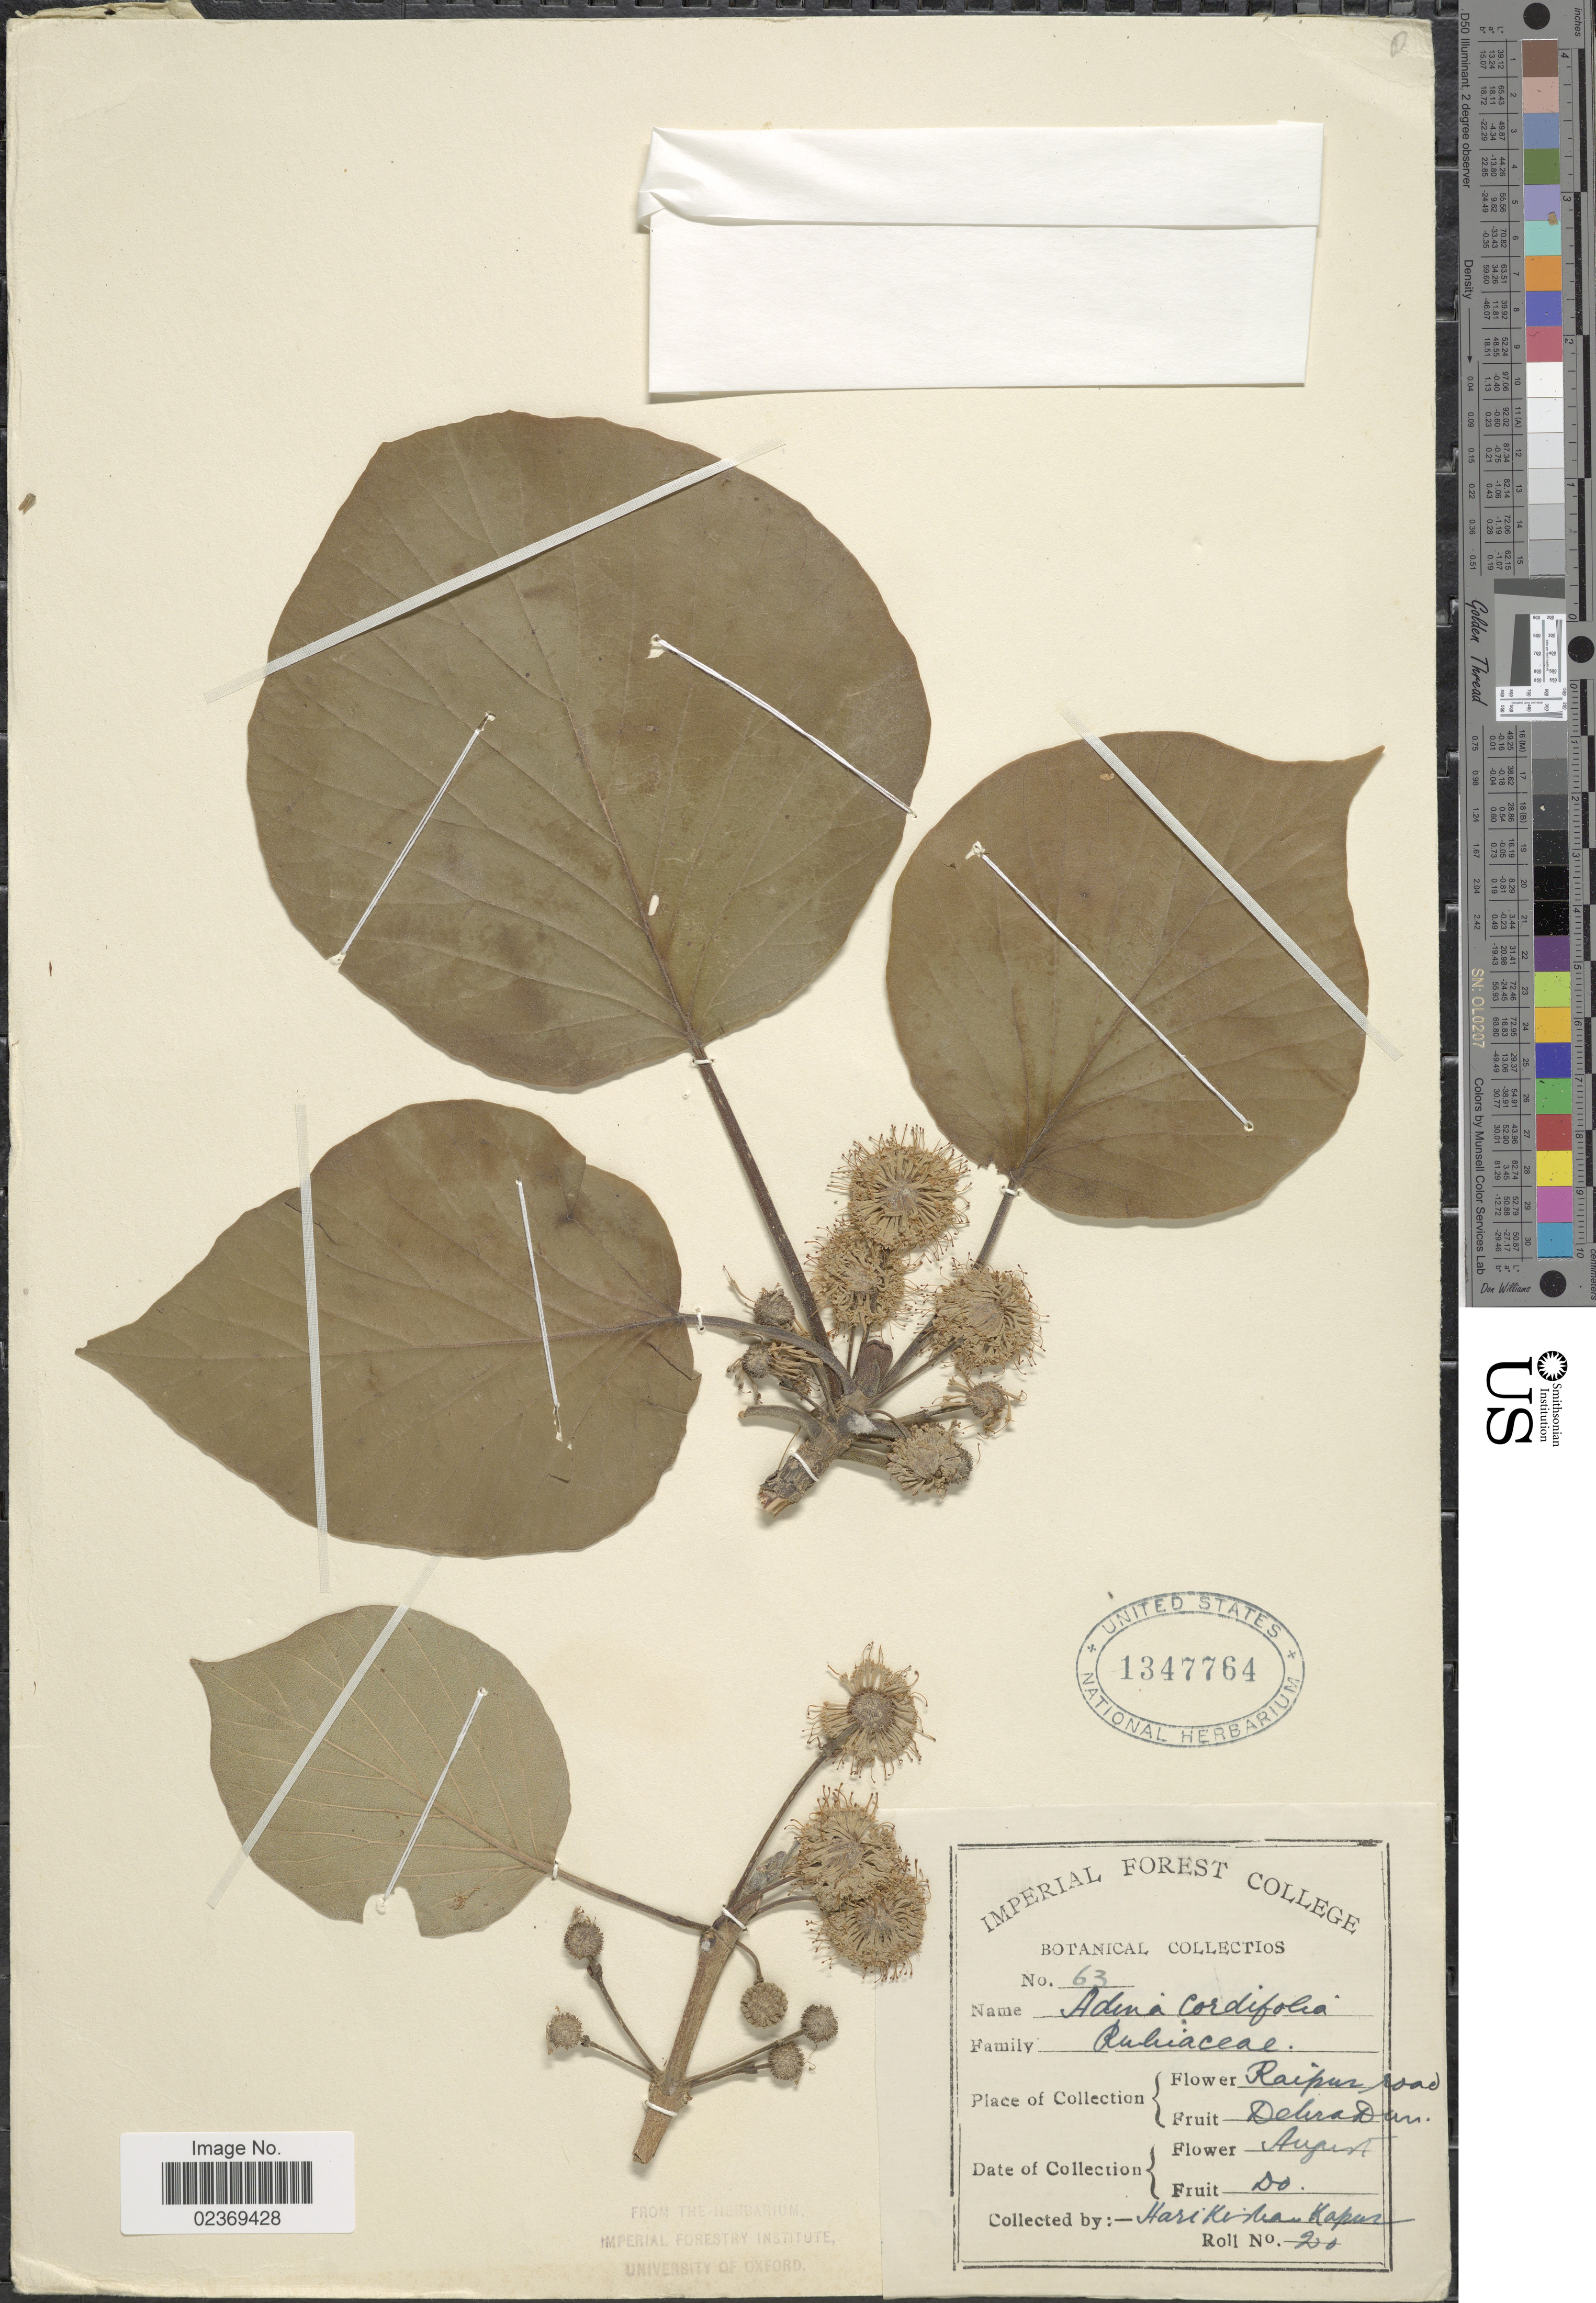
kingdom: Plantae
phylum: Tracheophyta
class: Magnoliopsida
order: Gentianales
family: Rubiaceae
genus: Adina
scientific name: Adina cordifolia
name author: (Roxb.) Hook. f. & Benth.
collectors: H. Kapan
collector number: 63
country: India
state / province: Uttarakhand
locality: Dehra Dun, Raipur road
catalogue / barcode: US 1347764